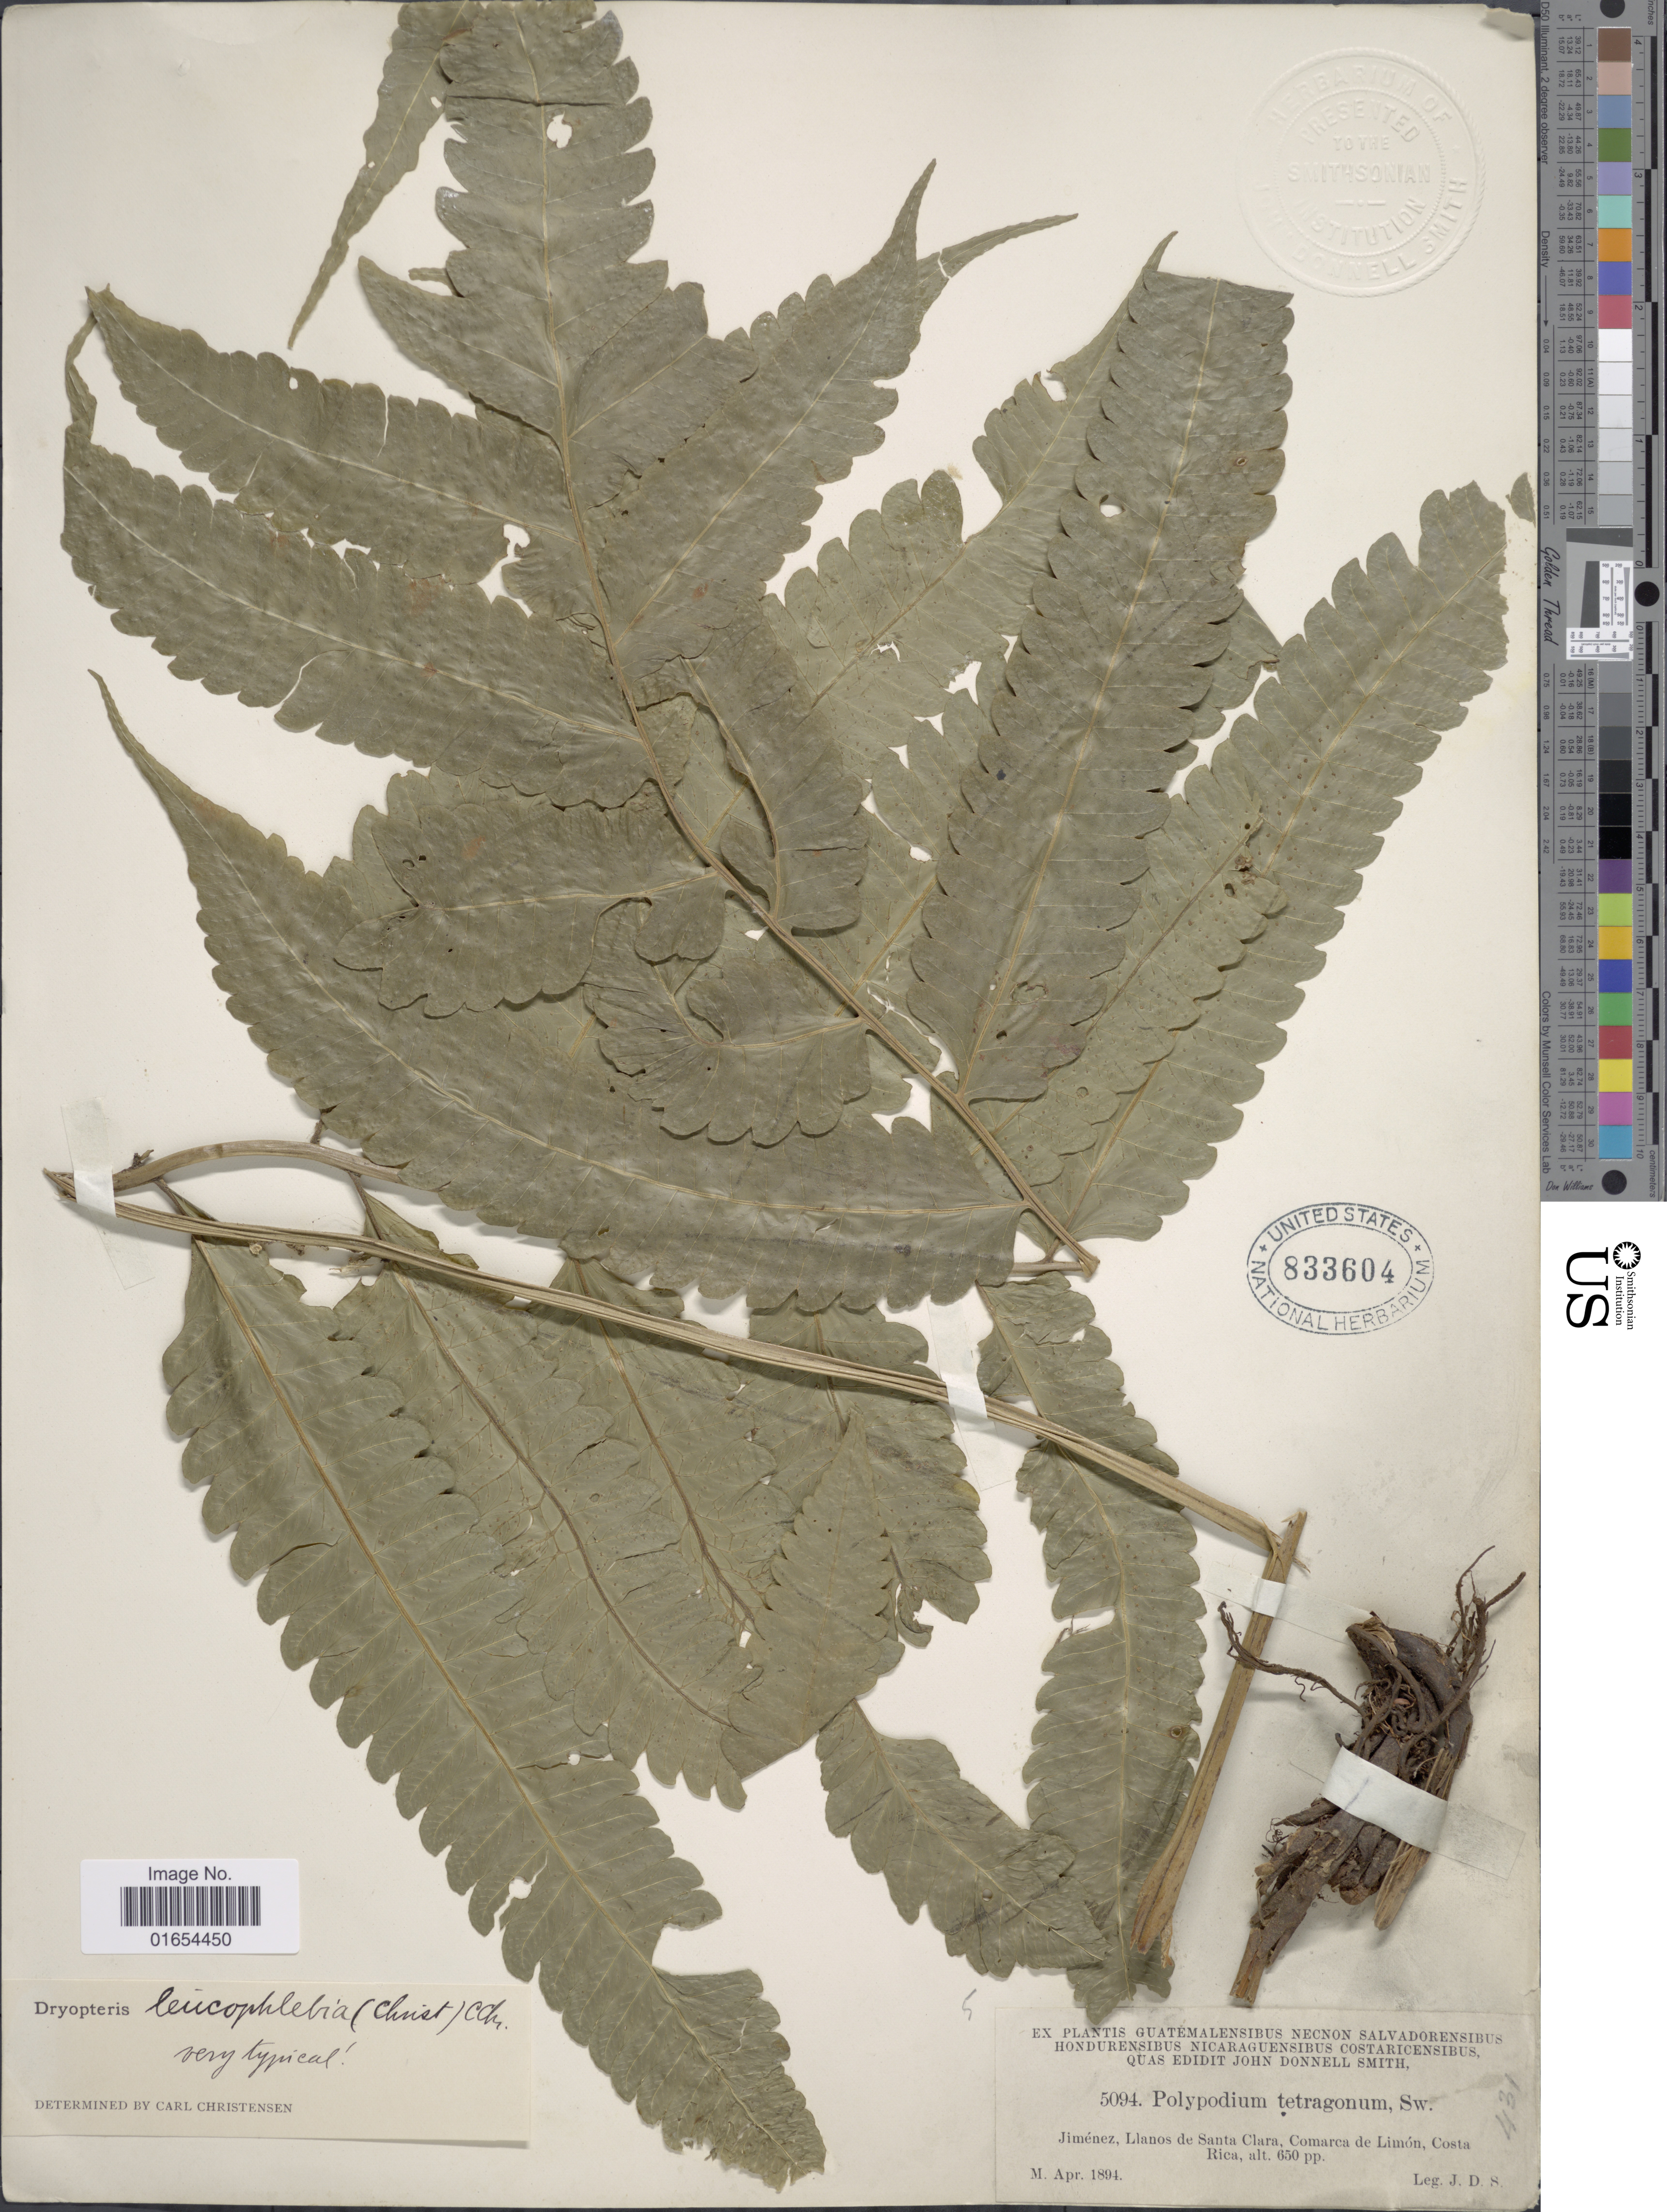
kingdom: Plantae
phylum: Tracheophyta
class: Polypodiopsida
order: Polypodiales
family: Thelypteridaceae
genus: Goniopteris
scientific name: Goniopteris urbanii comb. ined.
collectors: J. Donnell Smith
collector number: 5094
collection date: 1894-04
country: Costa Rica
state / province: Limón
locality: Jimenez, Llanos de Santa Clara, Comarca de Limon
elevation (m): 198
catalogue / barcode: US 833604